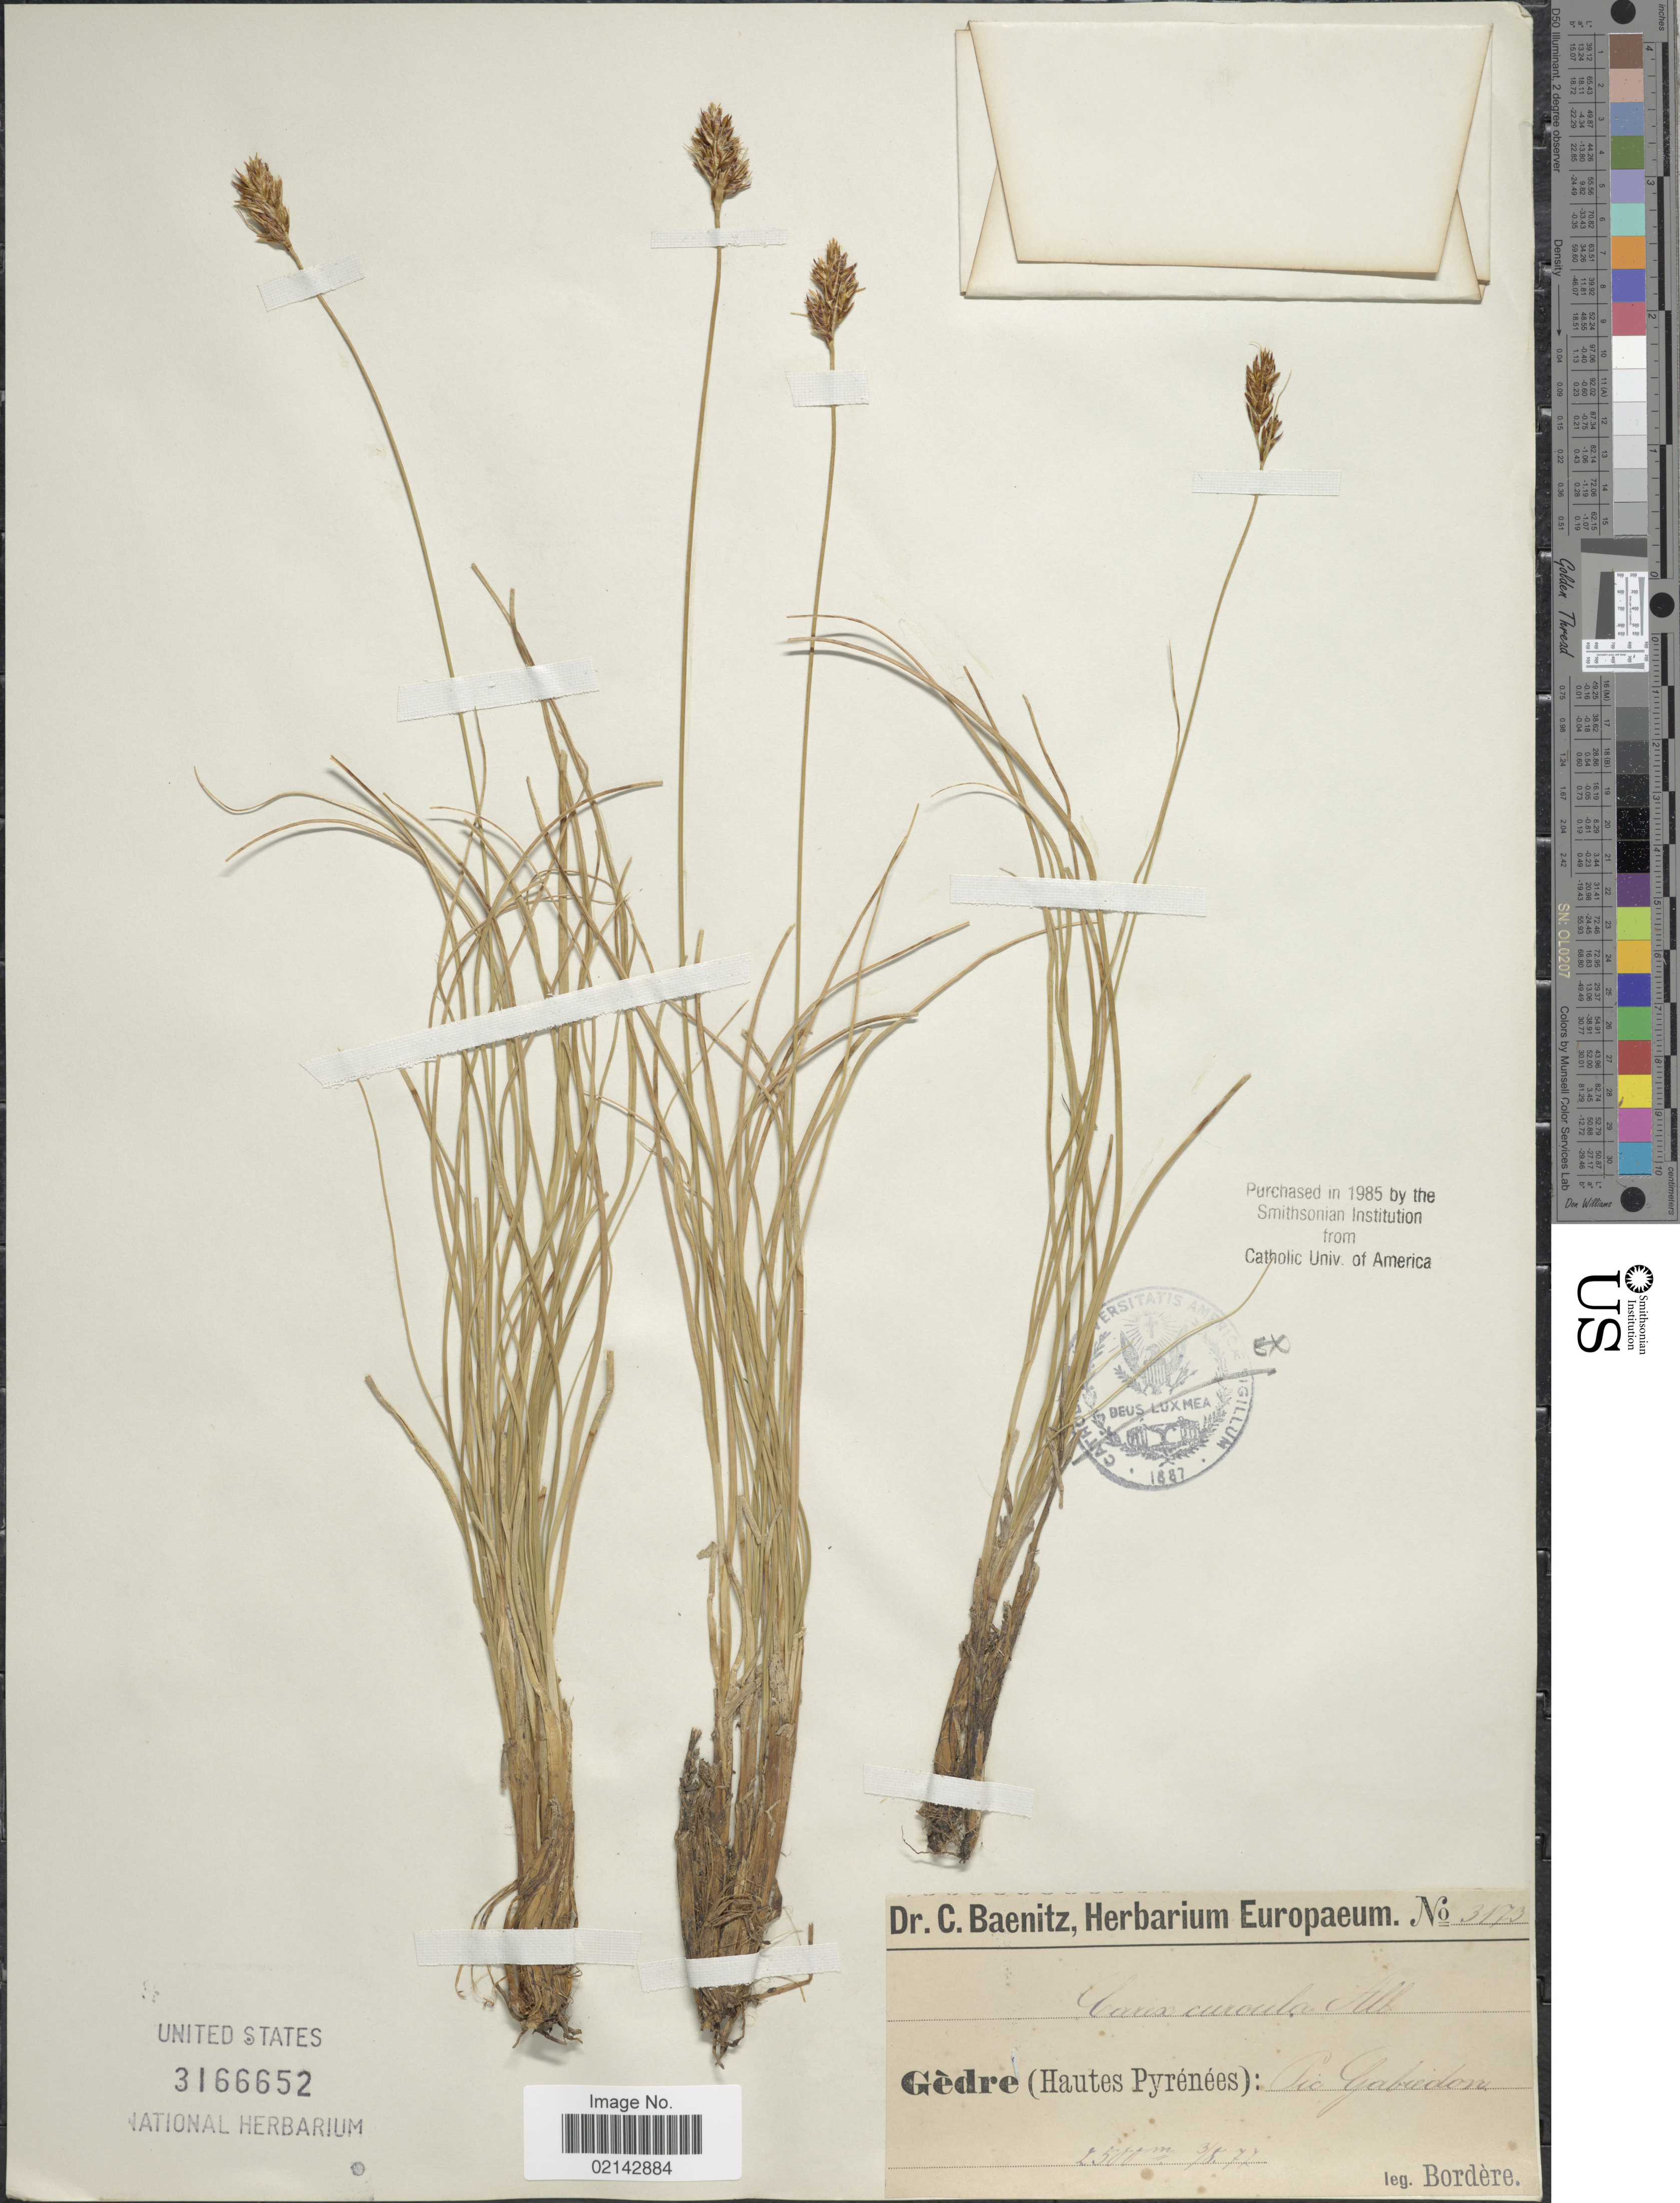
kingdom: Plantae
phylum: Tracheophyta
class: Liliopsida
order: Poales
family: Cyperaceae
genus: Carex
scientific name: Carex curvula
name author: All.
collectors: -. Bordère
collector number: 3173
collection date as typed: Transcribed d/m/y: 3/8/77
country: France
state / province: Occitanie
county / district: Hautes-Pyrénées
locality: Gedre (Hautes Pyrenees): Pic Gabiedon [interpreted]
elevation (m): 2500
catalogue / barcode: US 3166652